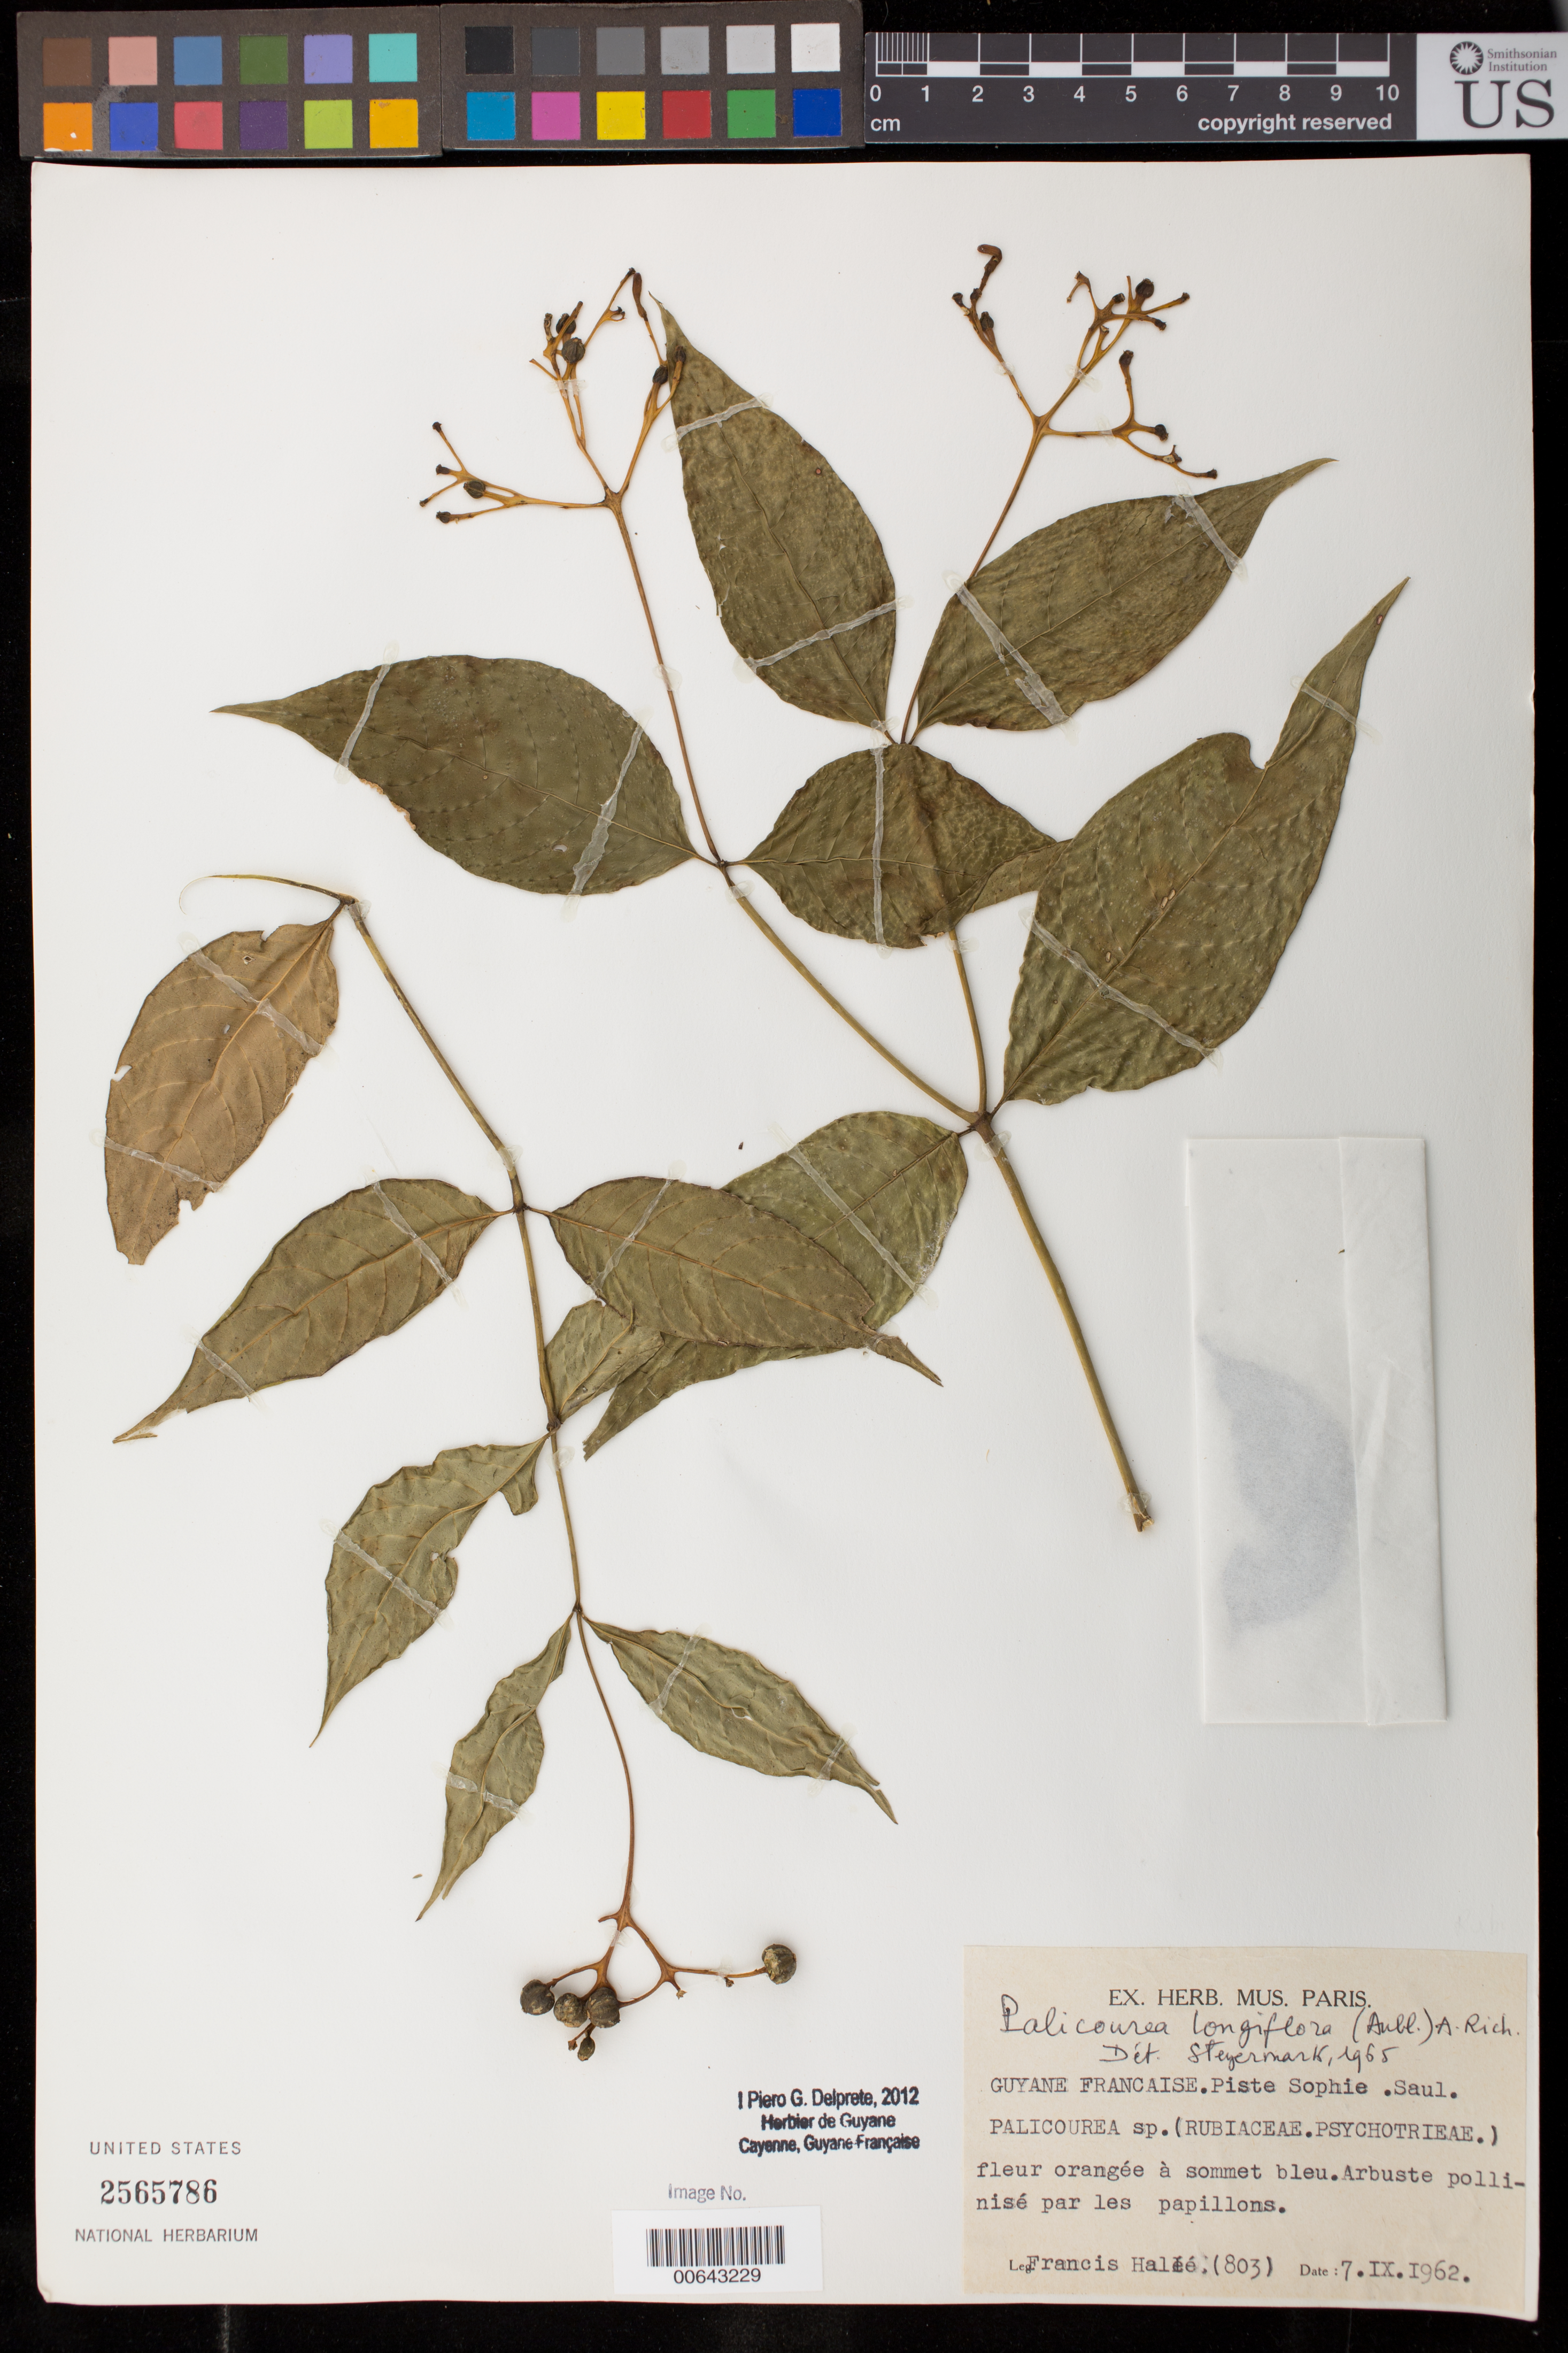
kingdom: Plantae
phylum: Tracheophyta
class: Magnoliopsida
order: Gentianales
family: Rubiaceae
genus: Palicourea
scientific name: Palicourea longiflora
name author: (Aubl.) A. Rich.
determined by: Steyermark, Julian A., (VEN)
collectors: F. Hallé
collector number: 803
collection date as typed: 7-Sep-62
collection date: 1962-09-07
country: French Guiana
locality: Piste Sophie - La Grêve, Bassin de la Mana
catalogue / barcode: US 2565786